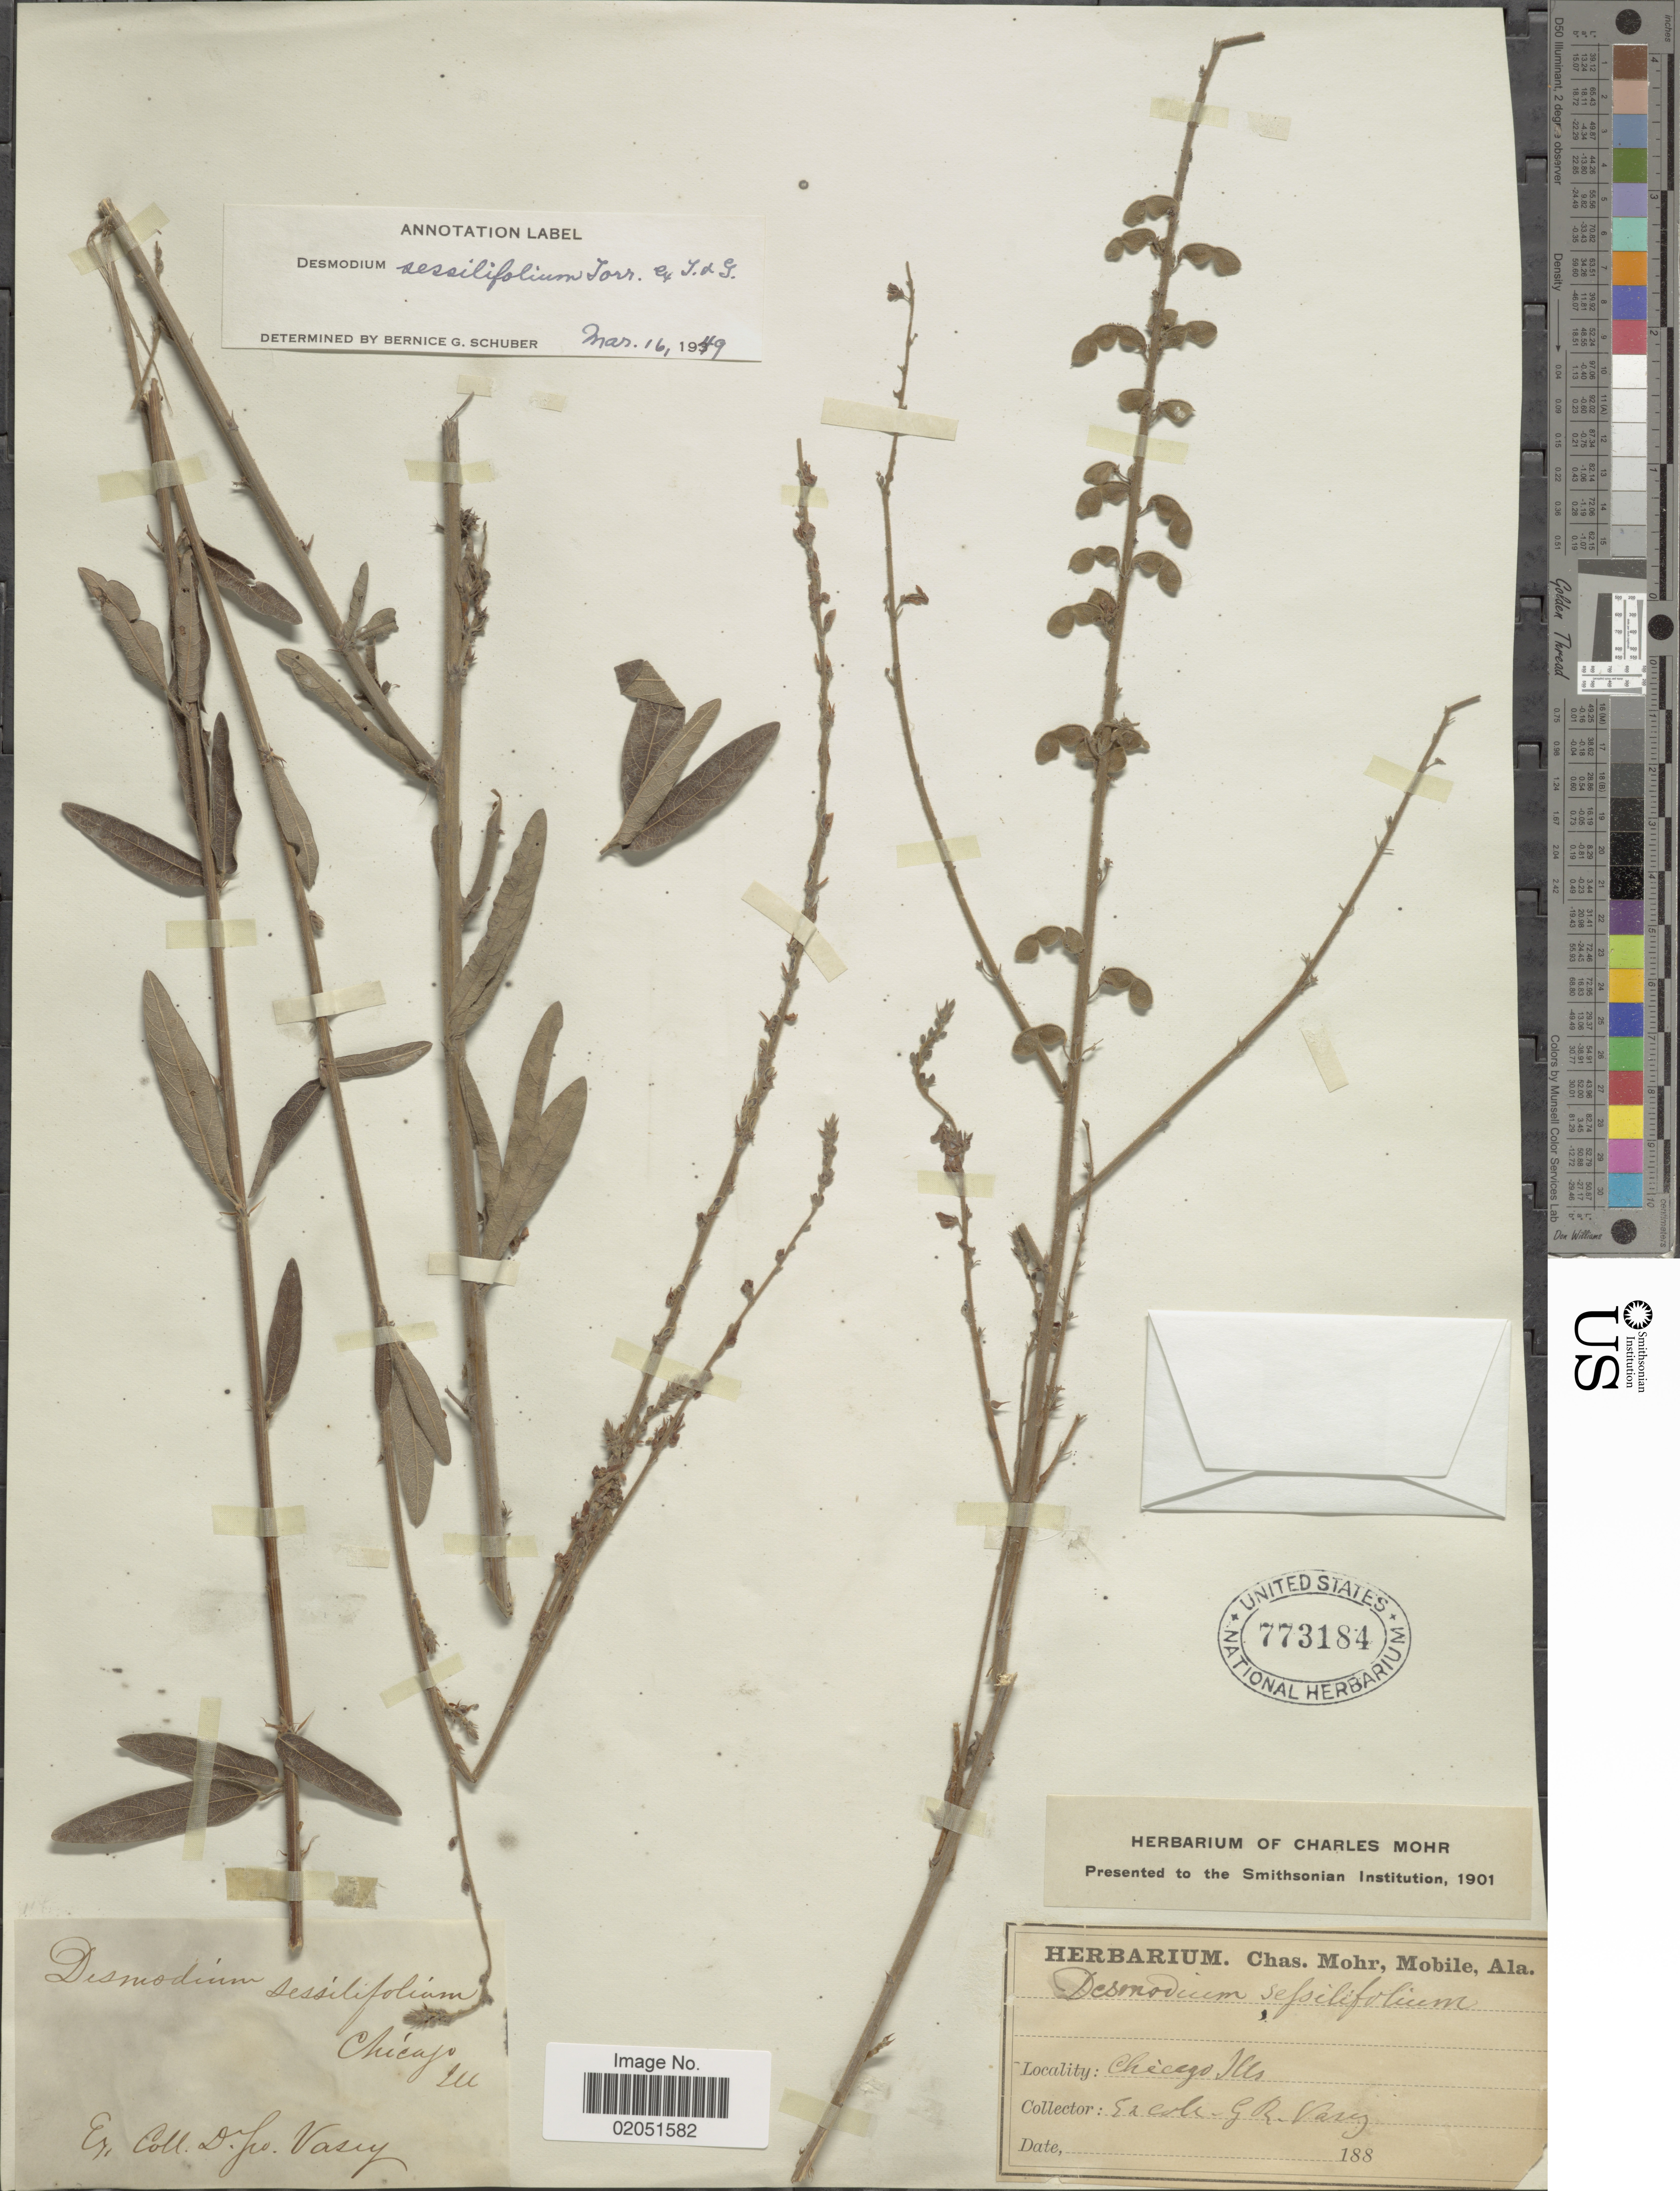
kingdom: Plantae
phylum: Tracheophyta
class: Magnoliopsida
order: Fabales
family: Fabaceae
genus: Desmodium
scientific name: Desmodium sessilifolium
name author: Torr. & A. Gray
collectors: G. R. Vasey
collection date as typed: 188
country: United States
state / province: Illinois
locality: Chicago, Ill.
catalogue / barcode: US 773184